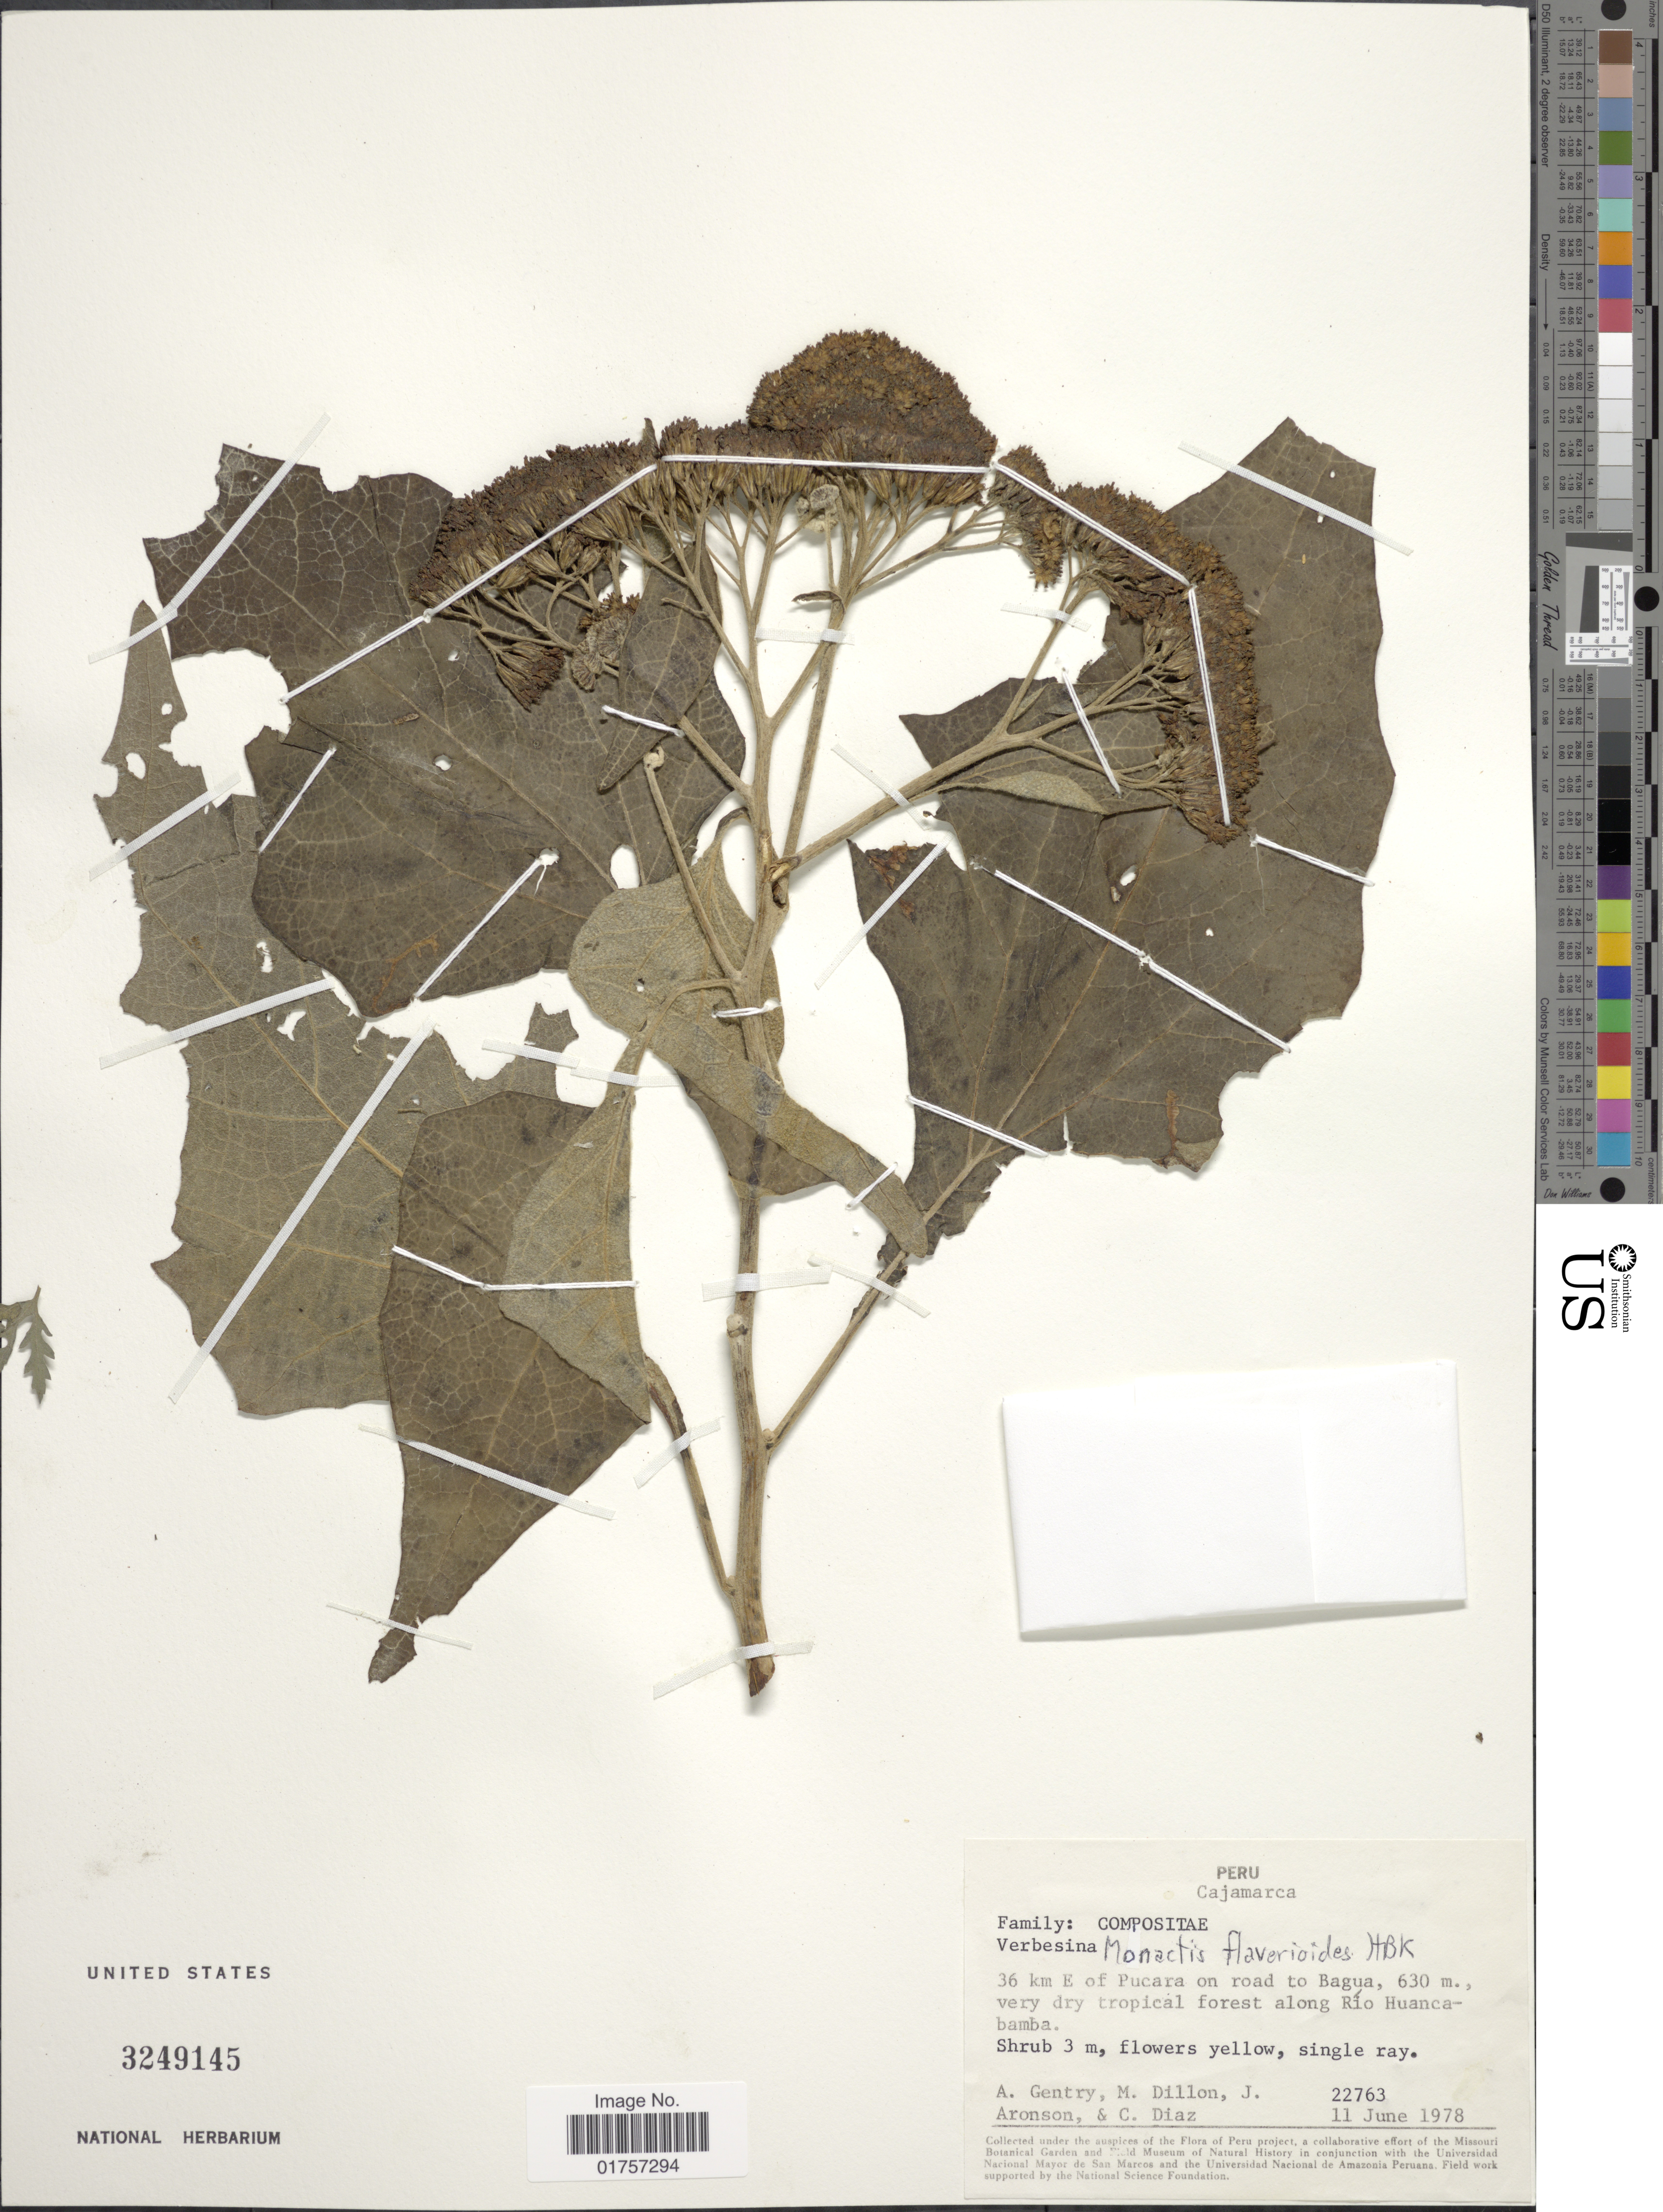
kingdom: Plantae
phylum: Tracheophyta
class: Magnoliopsida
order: Asterales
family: Asteraceae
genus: Monactis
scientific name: Monactis flaverioides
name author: Humb.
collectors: A. H. Gentry, M. O. Dillon, J. Aronson & C. Díaz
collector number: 22763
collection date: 1978-06-11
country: Peru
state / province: Cajamarca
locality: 36 km E of Pucara on road to Bagua, along Río Huancabamba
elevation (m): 630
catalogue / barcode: US 3249145